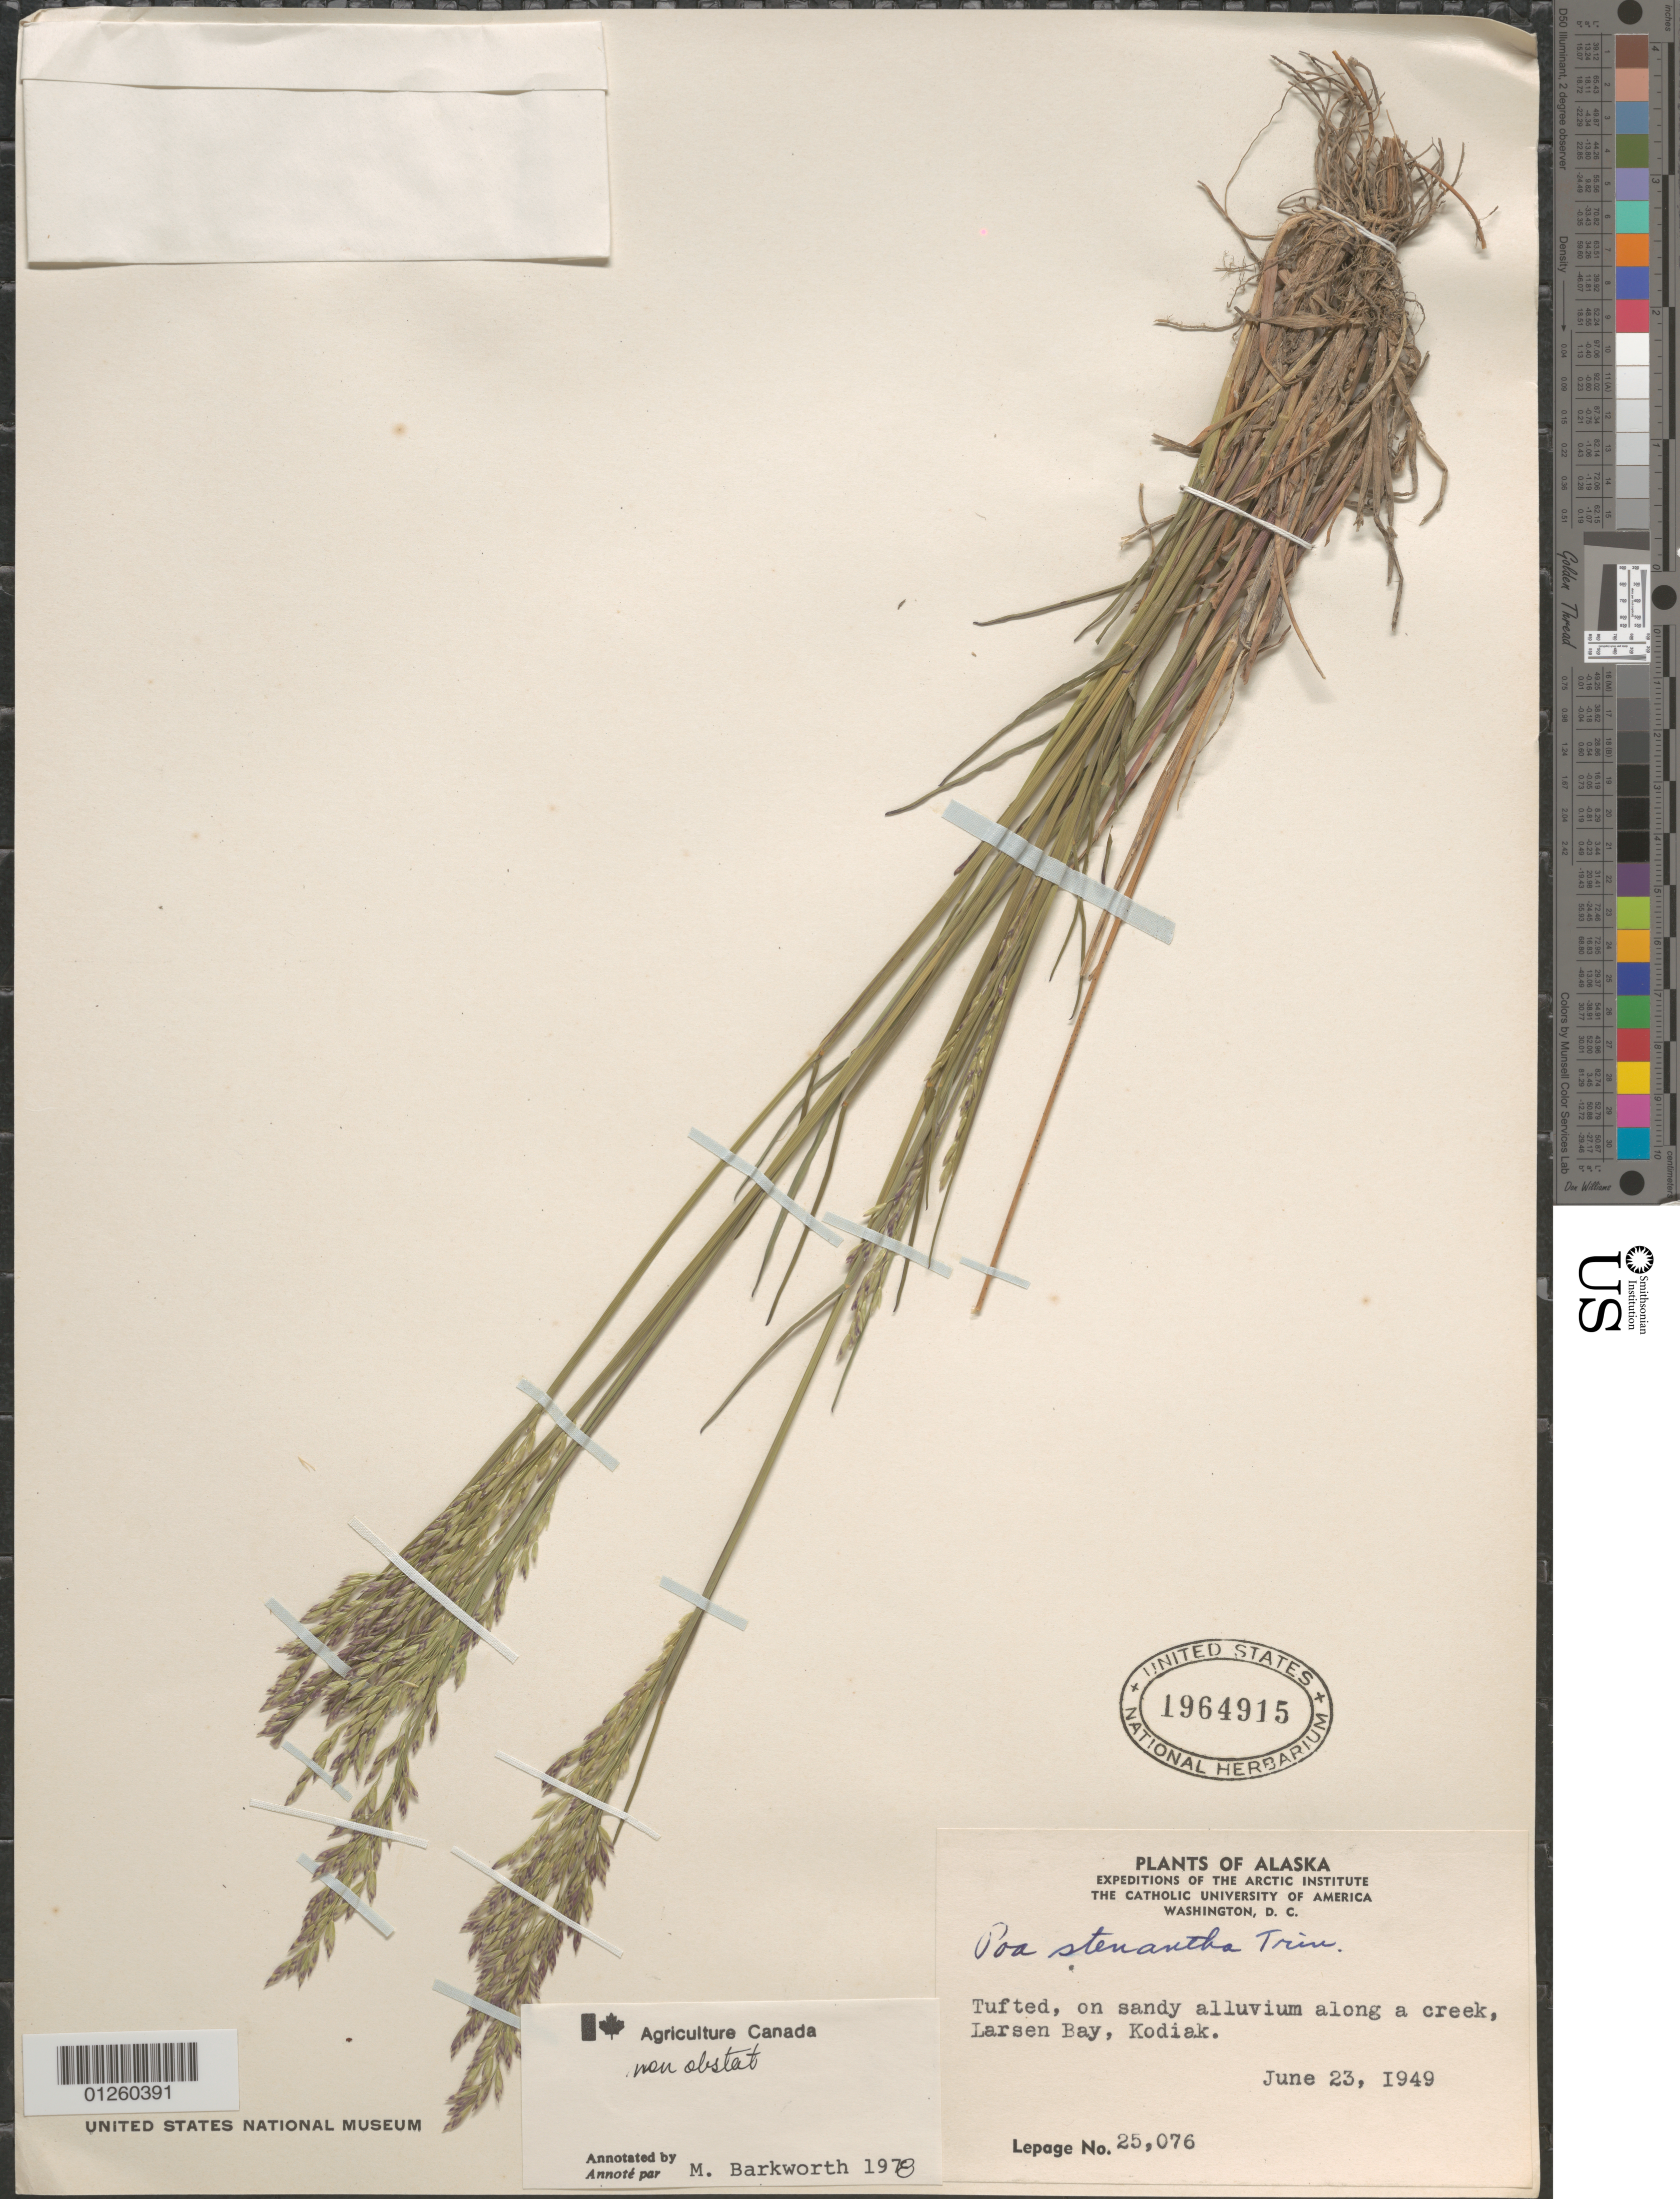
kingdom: Plantae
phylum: Tracheophyta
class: Liliopsida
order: Poales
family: Poaceae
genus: Poa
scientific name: Poa stenantha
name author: Trin.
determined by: Soreng, Robert J., Research Associate (BOT), Smithsonian Institution - National Museum of Natural History (UNITED STATES)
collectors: -. LePage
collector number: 25,076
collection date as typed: June 23, 1949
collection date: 1949-06-23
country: United States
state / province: Alaska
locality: Larsen Bay, Kodiak.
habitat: Tufted, on sandy alluvium along a creek.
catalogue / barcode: US 1964915